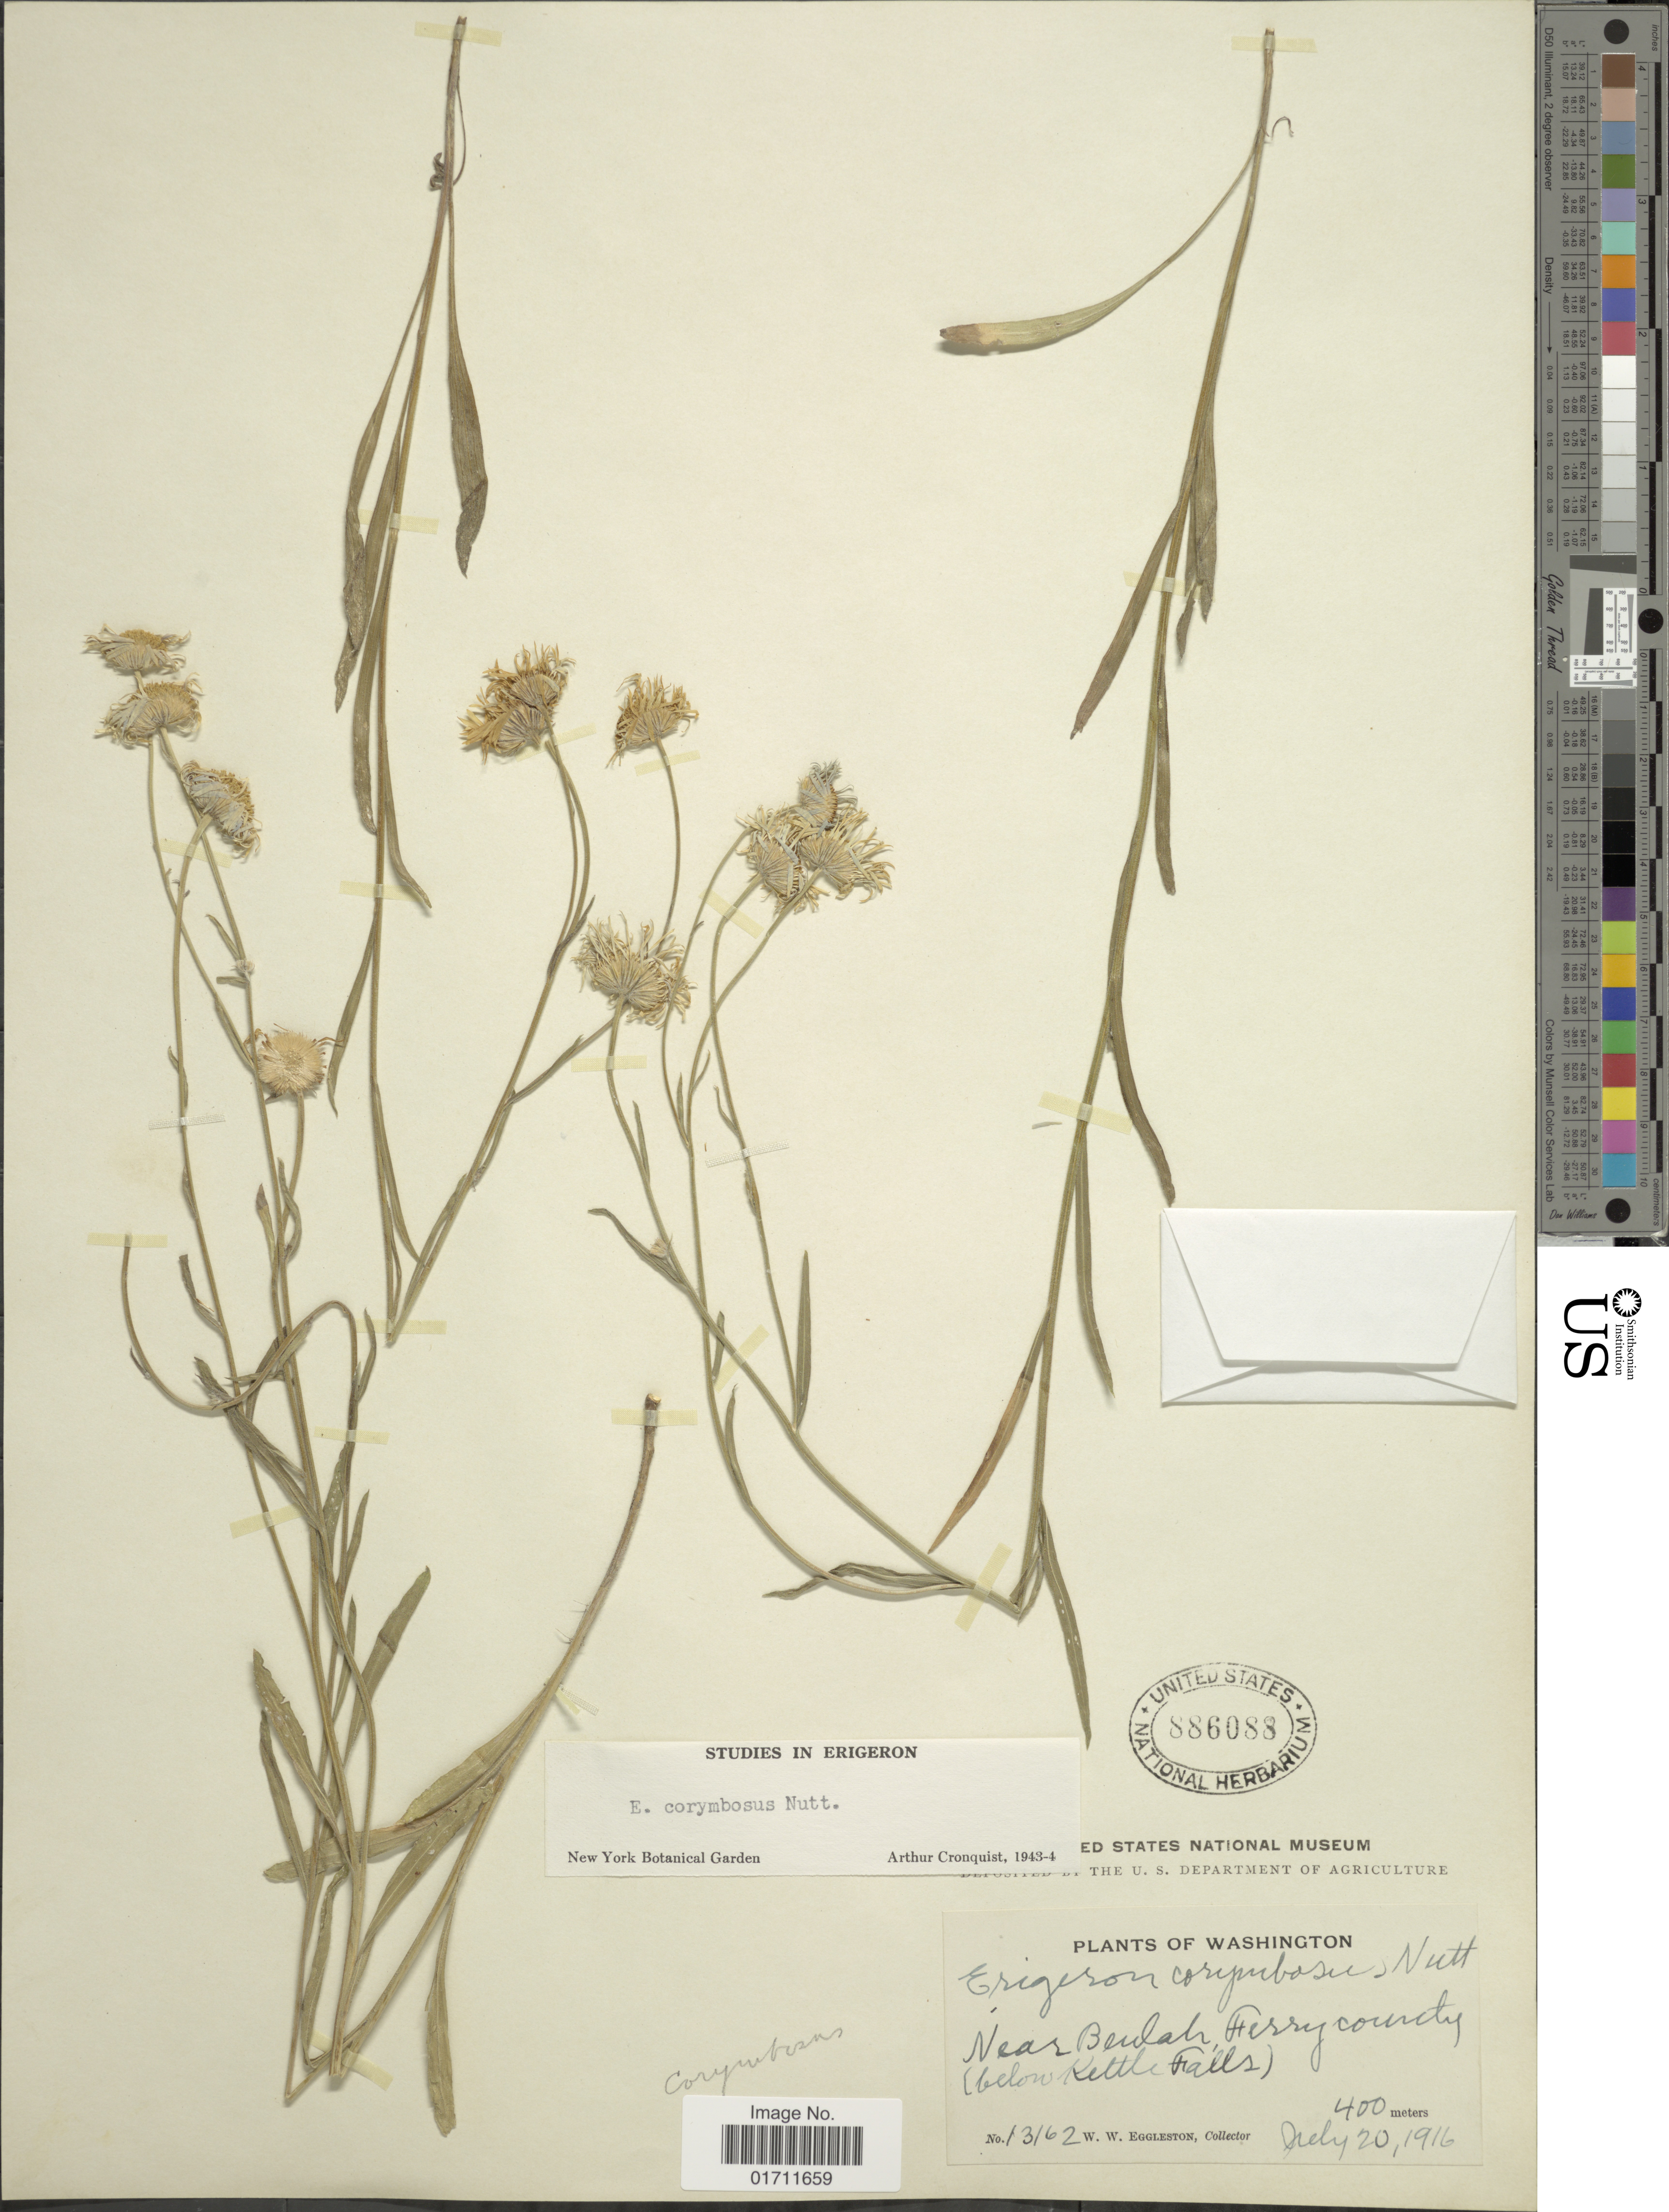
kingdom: Plantae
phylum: Tracheophyta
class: Magnoliopsida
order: Asterales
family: Asteraceae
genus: Erigeron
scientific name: Erigeron corymbosus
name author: Nutt.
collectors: W. W. Eggleston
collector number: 13162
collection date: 1916-07-20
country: United States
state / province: Washington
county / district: Ferry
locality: Near Beulah, Ferry County (below Kettle Falls)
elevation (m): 400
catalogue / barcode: US 886088